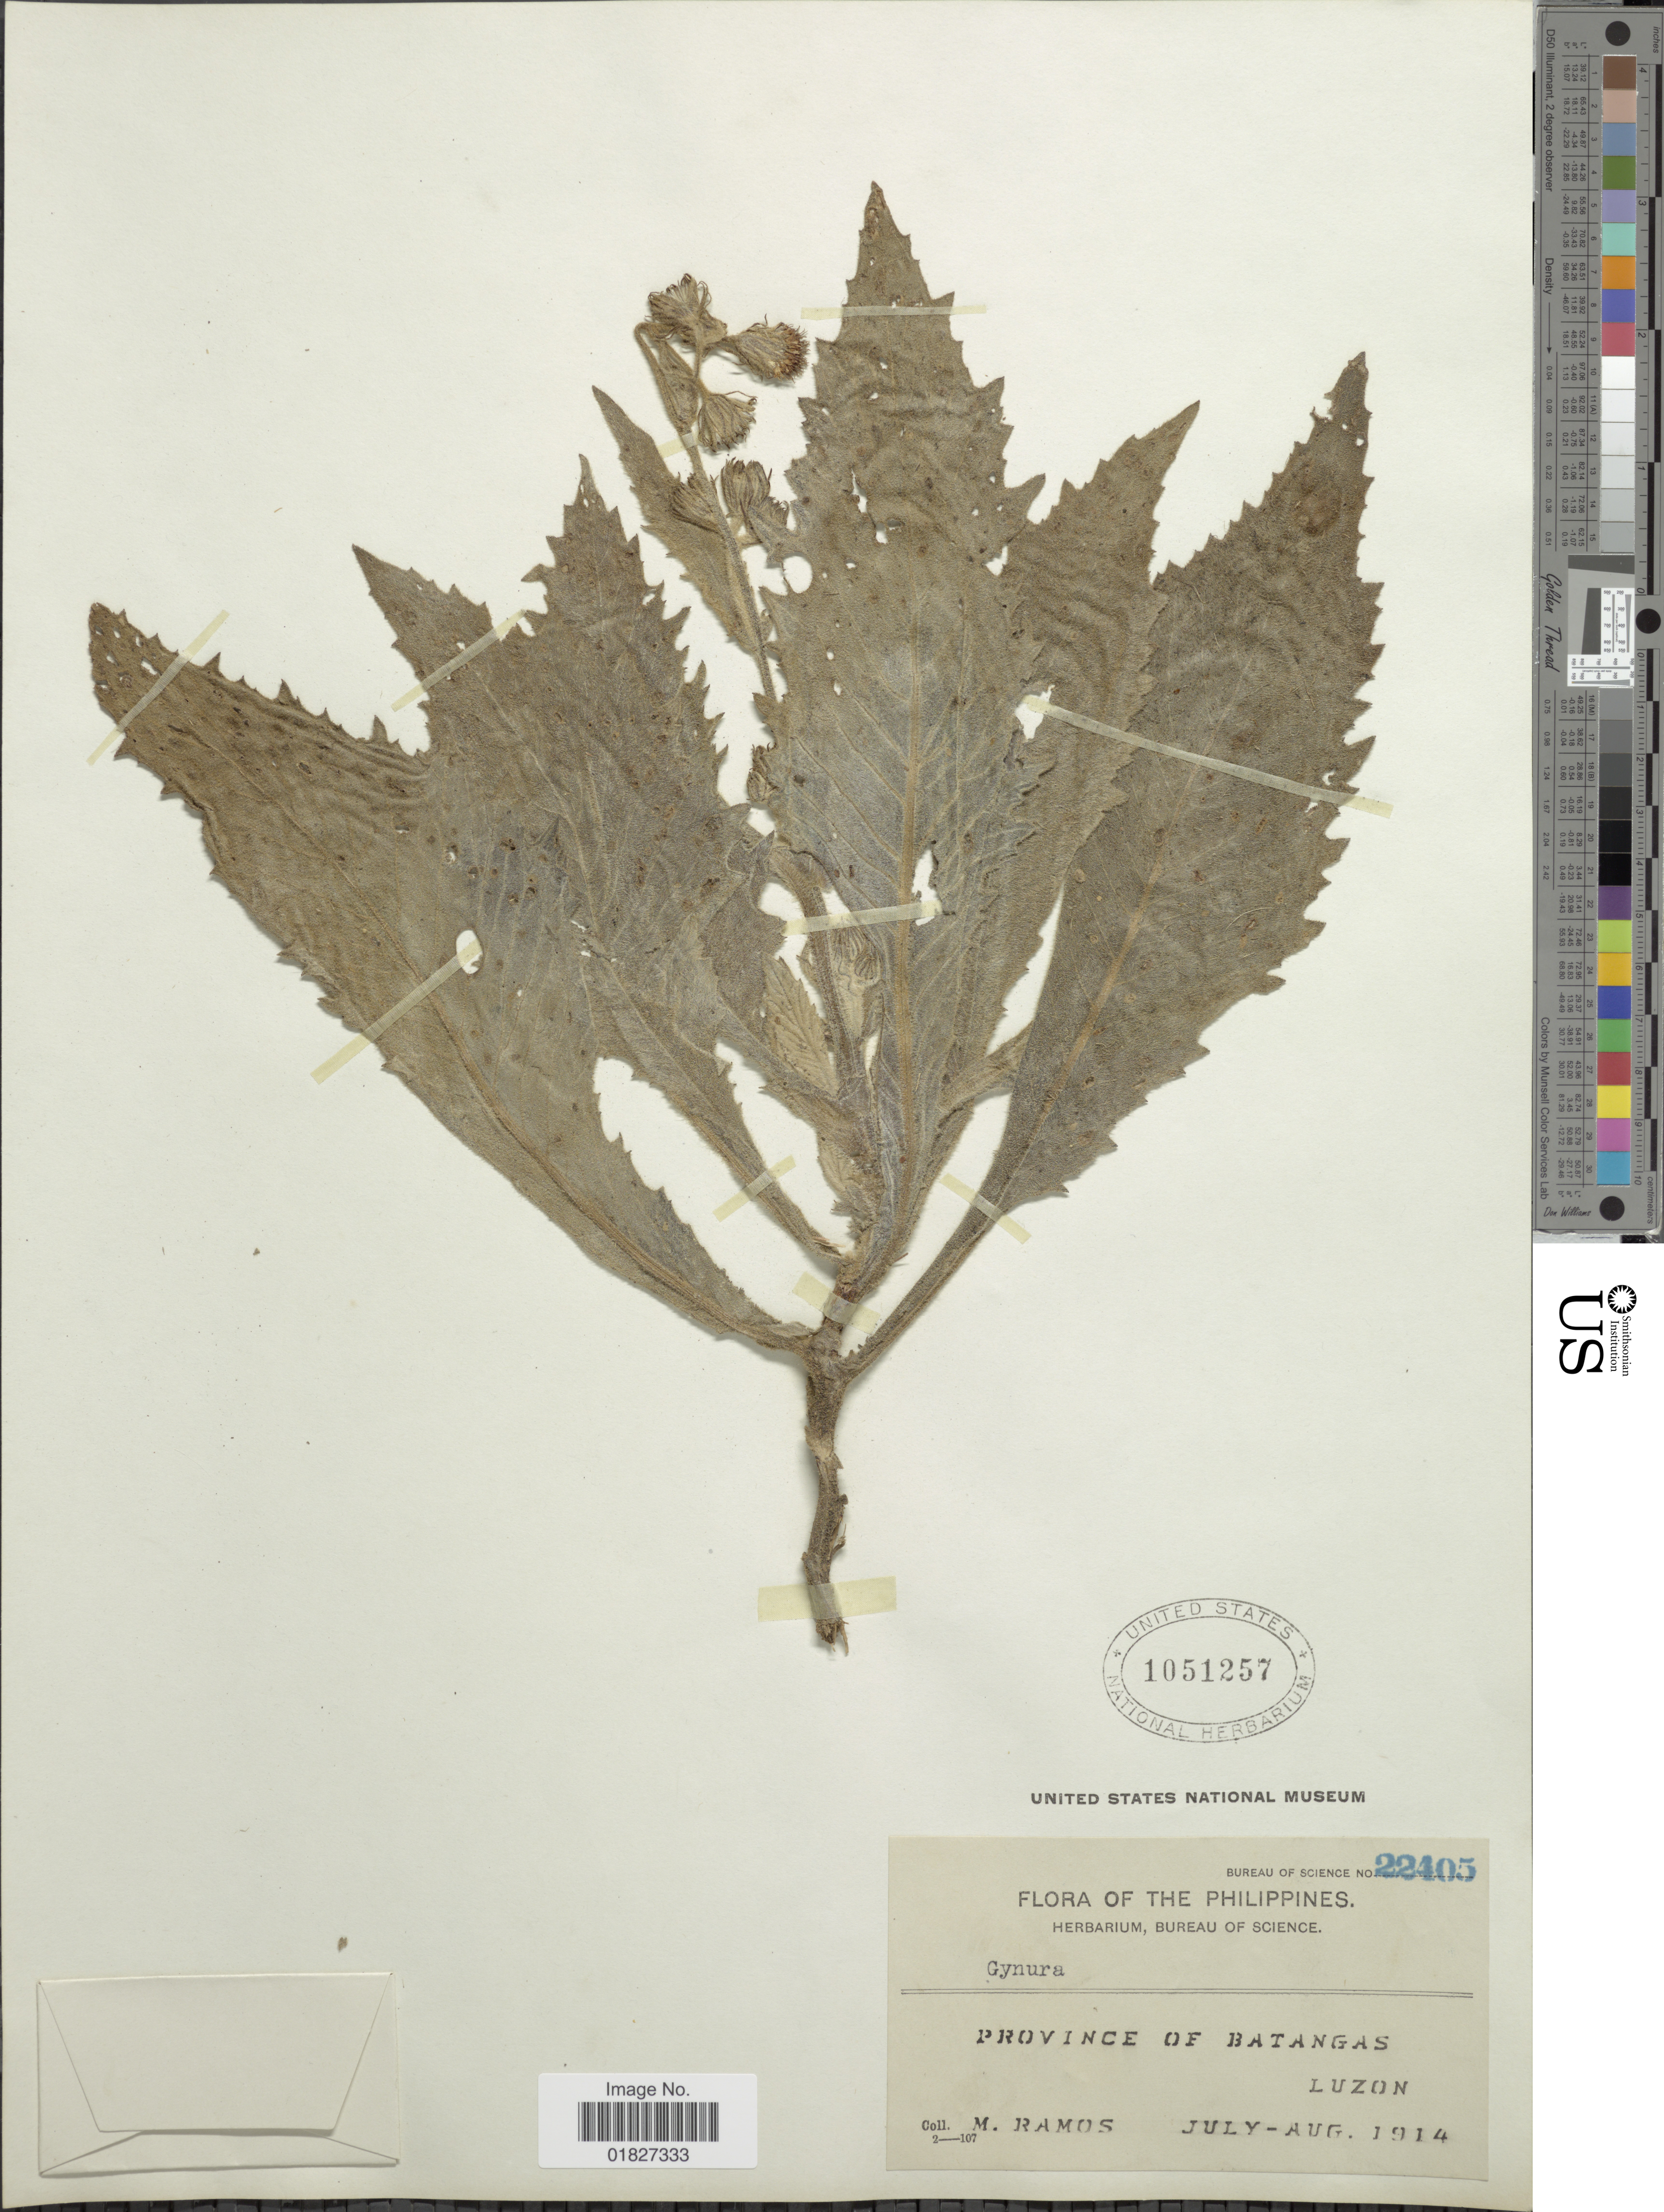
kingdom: Plantae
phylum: Tracheophyta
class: Magnoliopsida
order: Asterales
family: Asteraceae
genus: Gynura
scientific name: Gynura sp.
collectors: M. Ramos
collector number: Bureau of Science 22405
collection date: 1914-07/1914-08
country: Philippines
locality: Province of Batangas, Luzon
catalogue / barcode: US 1051257